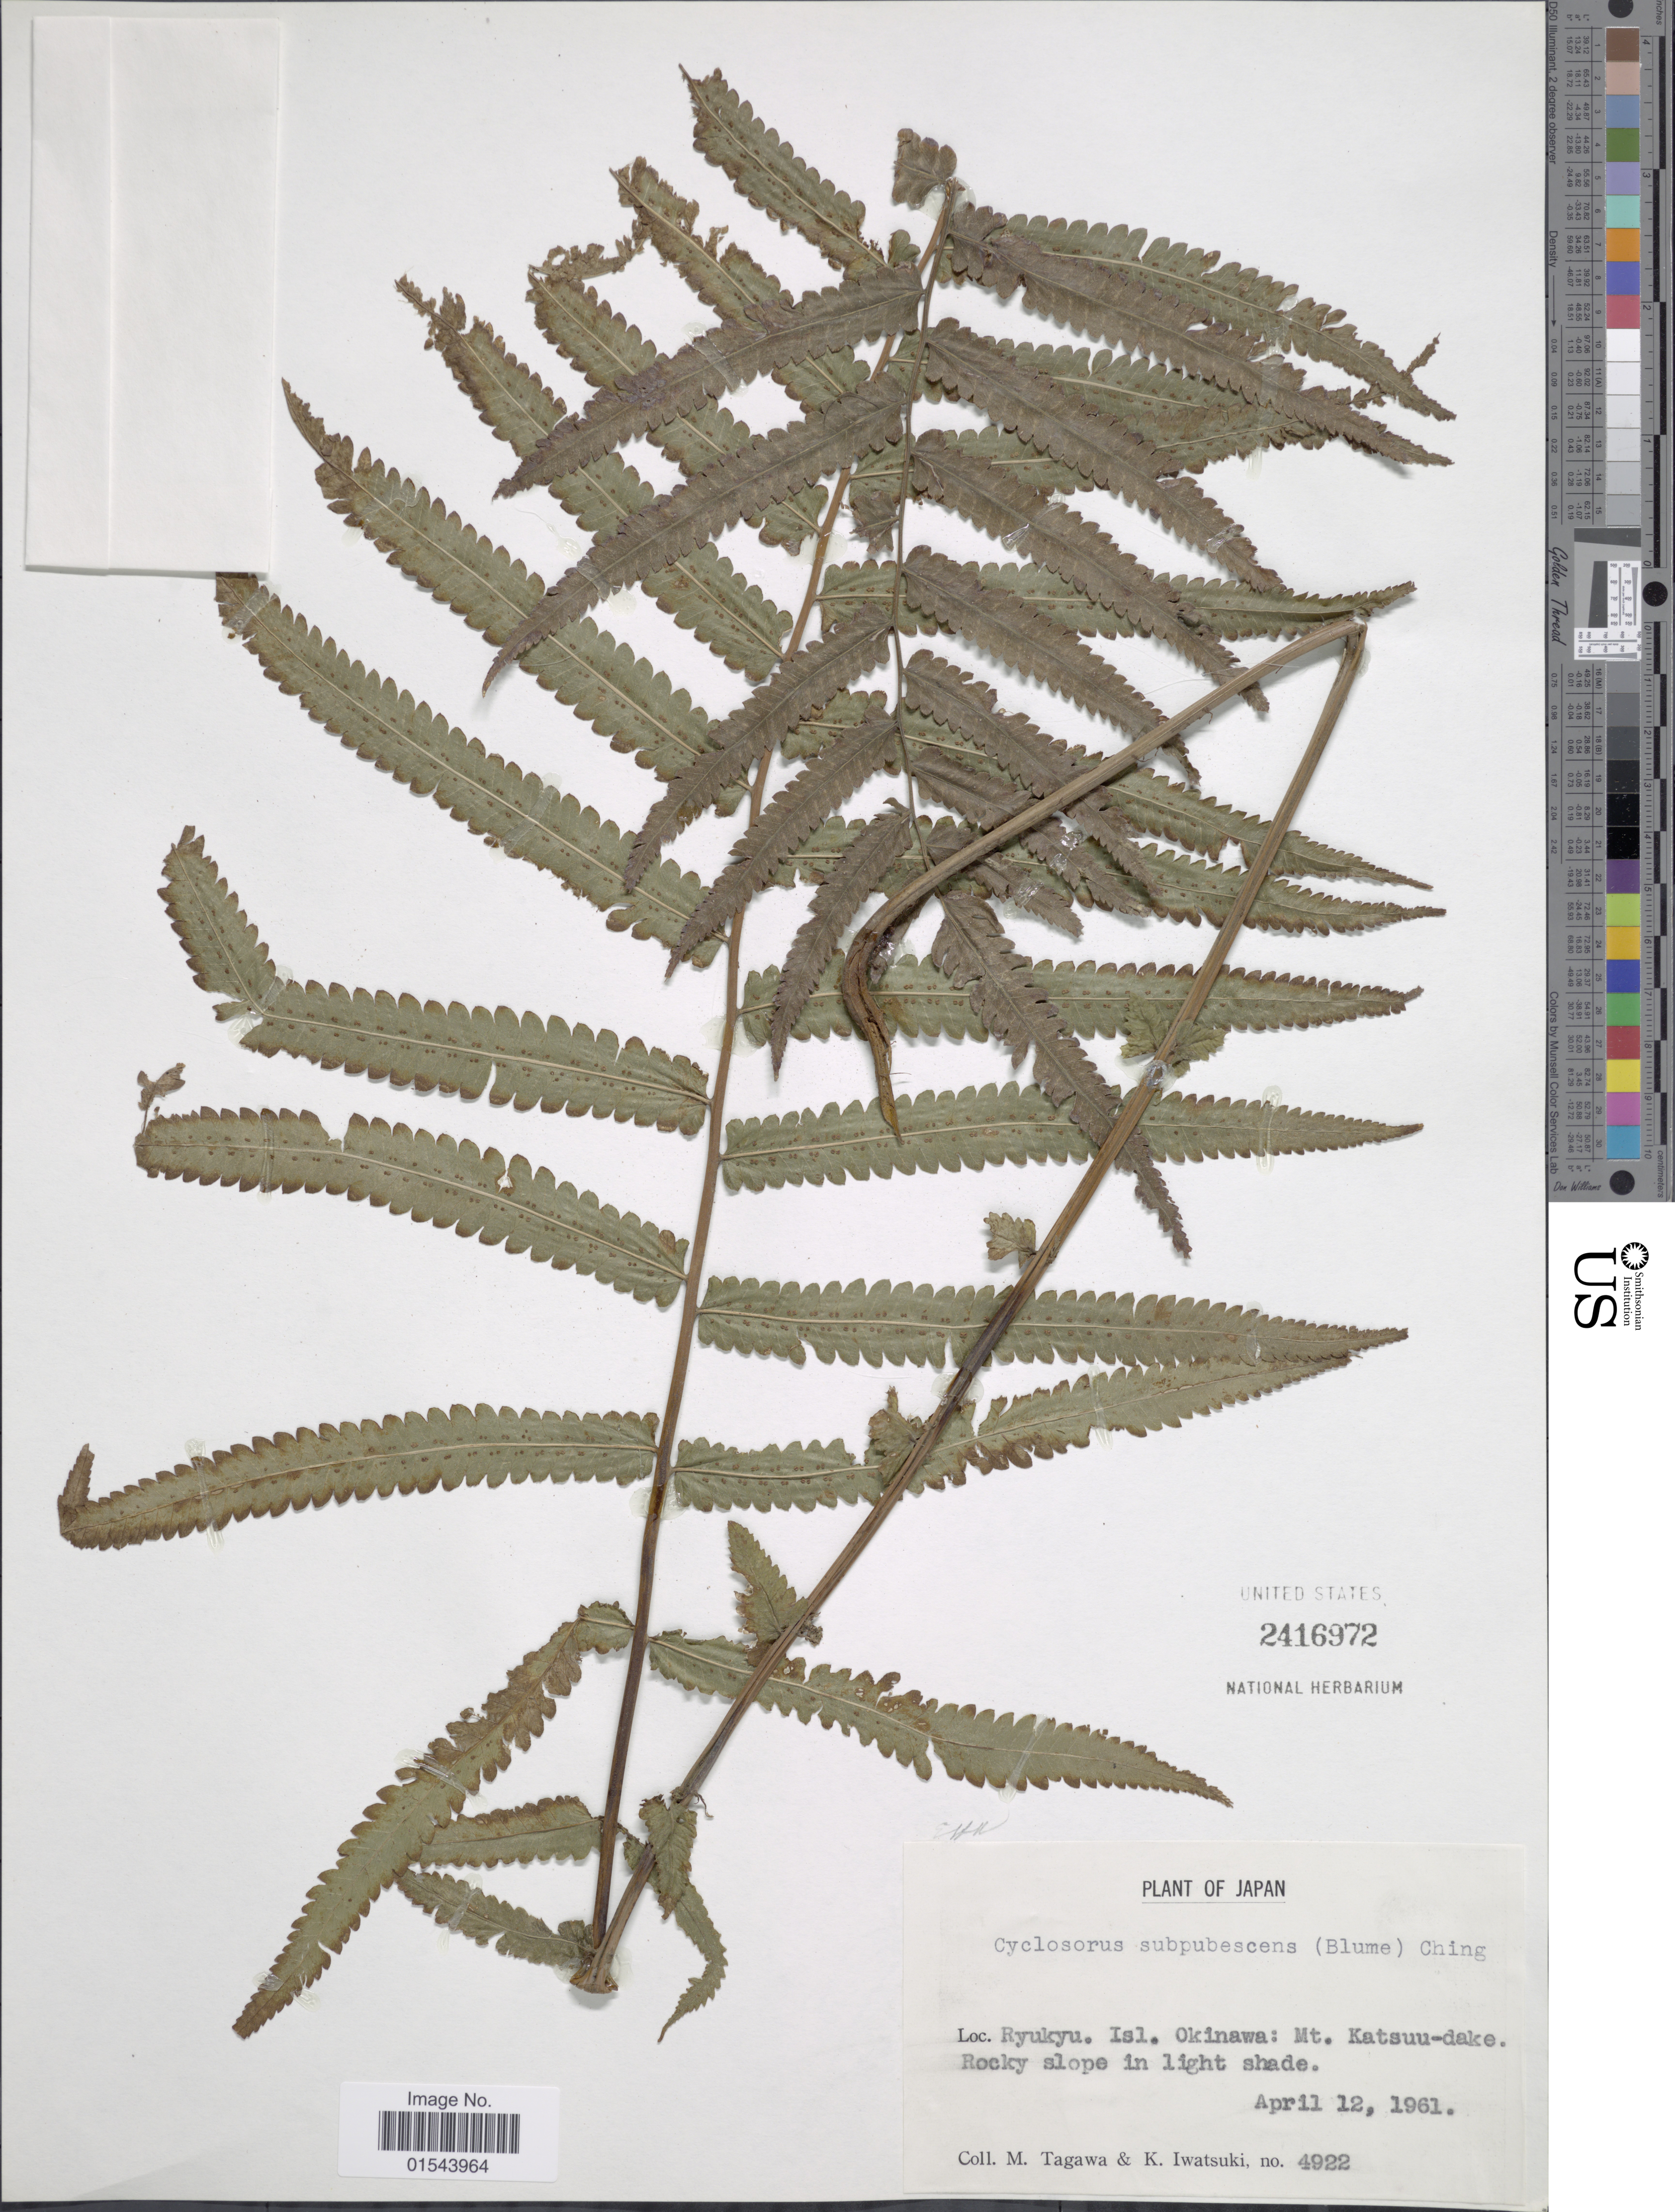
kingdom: Plantae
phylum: Tracheophyta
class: Polypodiopsida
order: Polypodiales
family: Thelypteridaceae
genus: Christella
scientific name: Christella subpubescens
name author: (Blume) Holttum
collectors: M. Tagawa & K. Iwatsuki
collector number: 4922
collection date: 1961-04-12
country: Japan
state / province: Okinawa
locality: Ryukyu Isl. Okinawa: Mt Katsuu-dake. Rocky slope in light shade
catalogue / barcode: US 2416972